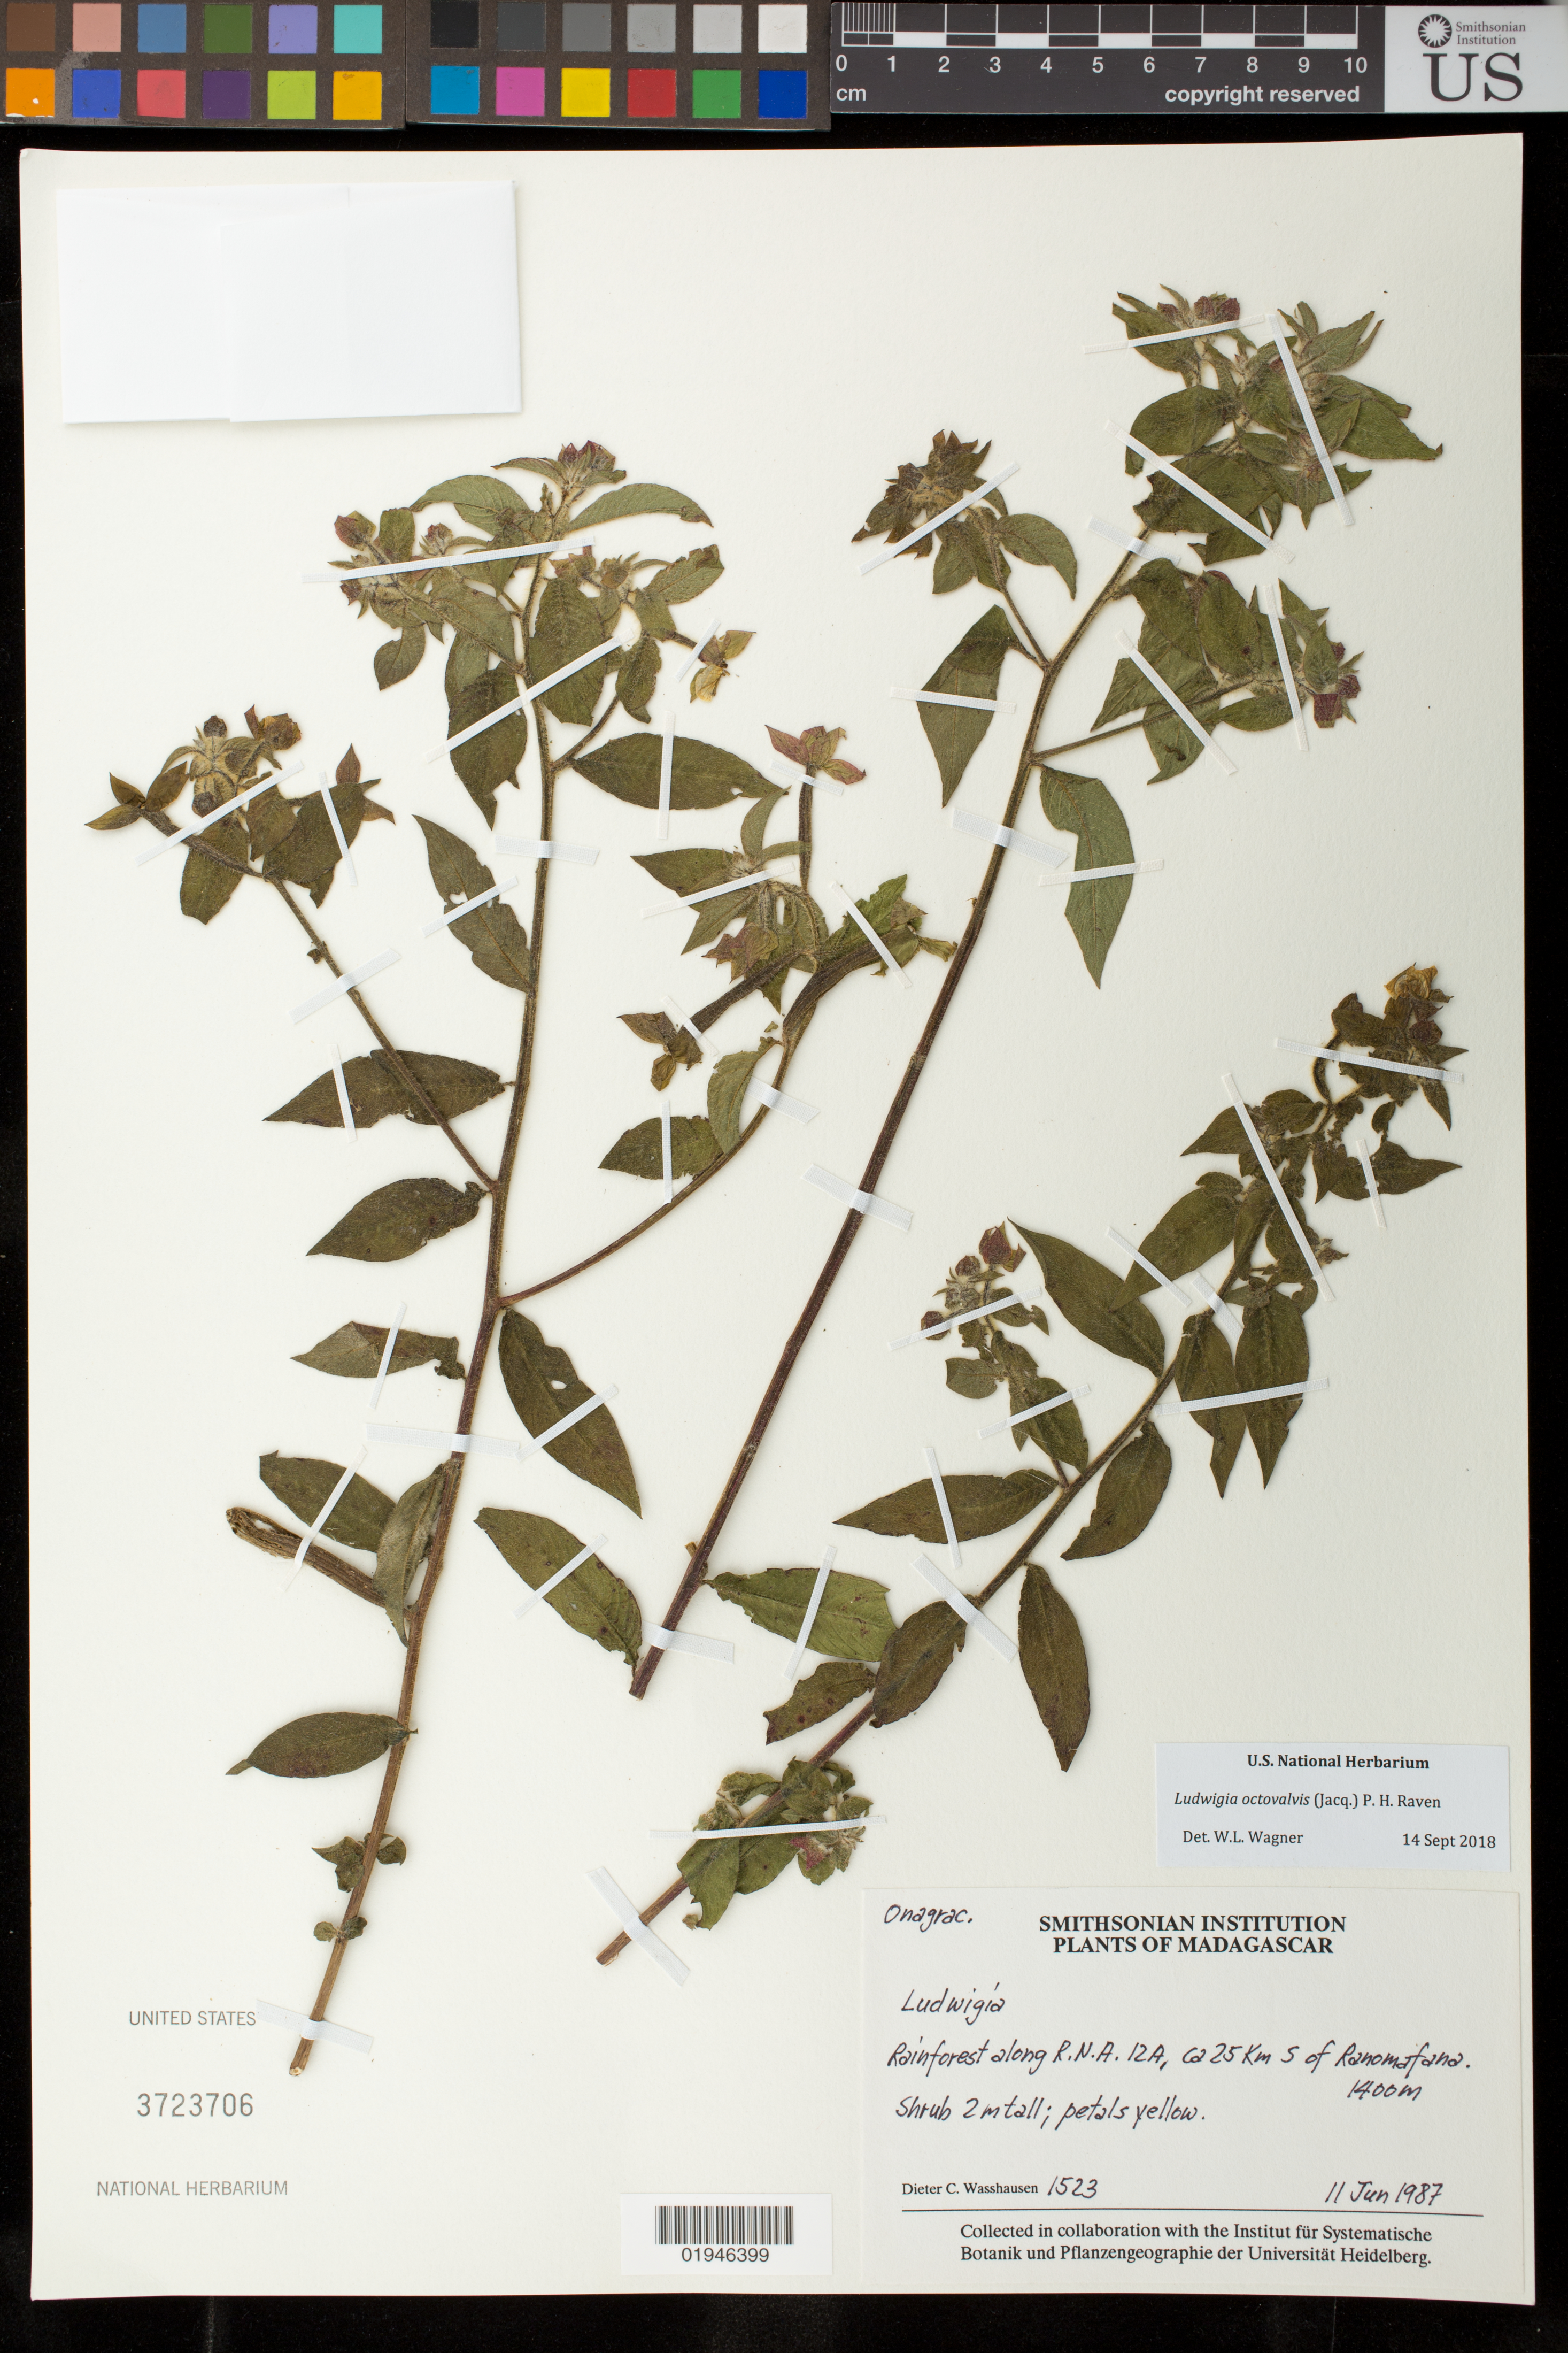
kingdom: Plantae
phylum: Tracheophyta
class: Magnoliopsida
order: Myrtales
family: Onagraceae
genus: Ludwigia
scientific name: Ludwigia octovalvis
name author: (Jacq.) P.H. Raven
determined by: Wagner, W. L., (BOT), Smithsonian Institution - National Museum of Natural History (UNITED STATES)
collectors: D. C. Wasshausen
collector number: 1523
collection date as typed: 11 Jun 1987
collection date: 1987-06-11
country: Madagascar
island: Madagascar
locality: Along R.N.A 12A, ca. 25 km S of Ranomafana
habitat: Rainforest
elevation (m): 1400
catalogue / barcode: US 3723706